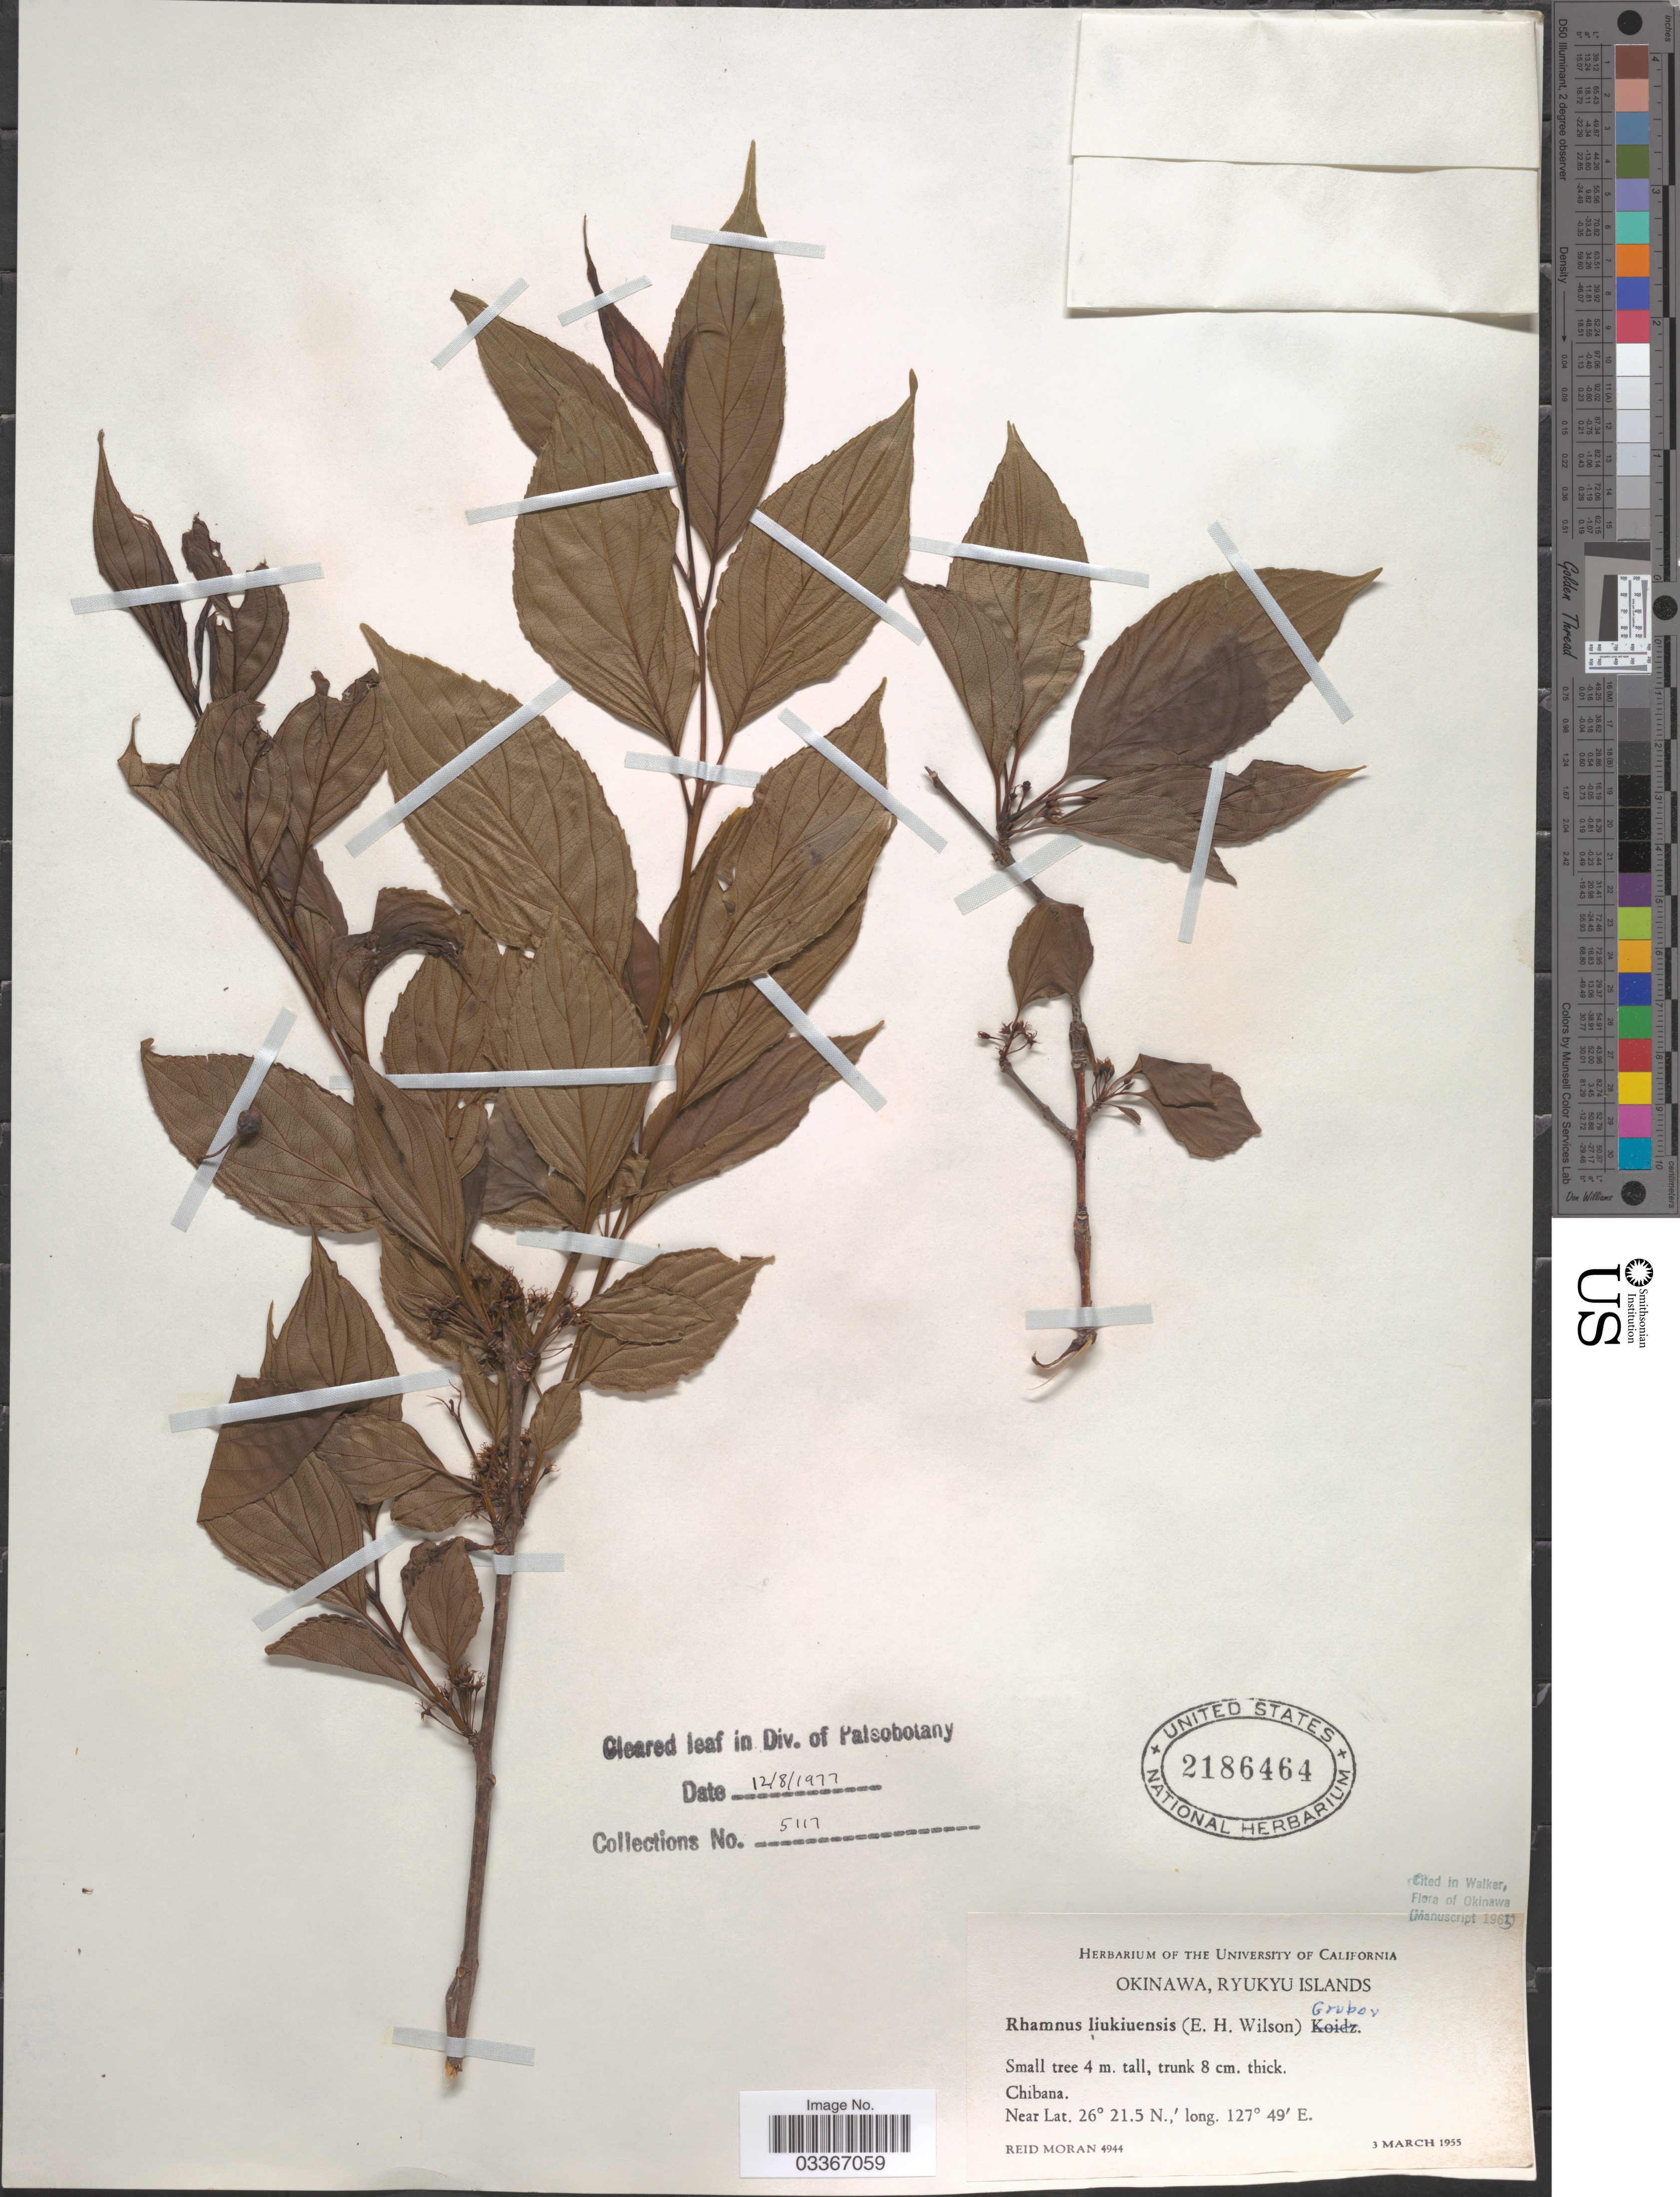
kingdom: Plantae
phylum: Tracheophyta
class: Magnoliopsida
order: Rosales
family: Rhamnaceae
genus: Rhamnus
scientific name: Rhamnus liukiuensis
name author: (E.H. Wilson) Koidz.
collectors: R. Moran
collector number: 4944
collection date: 1955-03-03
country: Japan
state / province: Okinawa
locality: Ryukyu Islands. Chibana.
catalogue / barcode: US 2186464